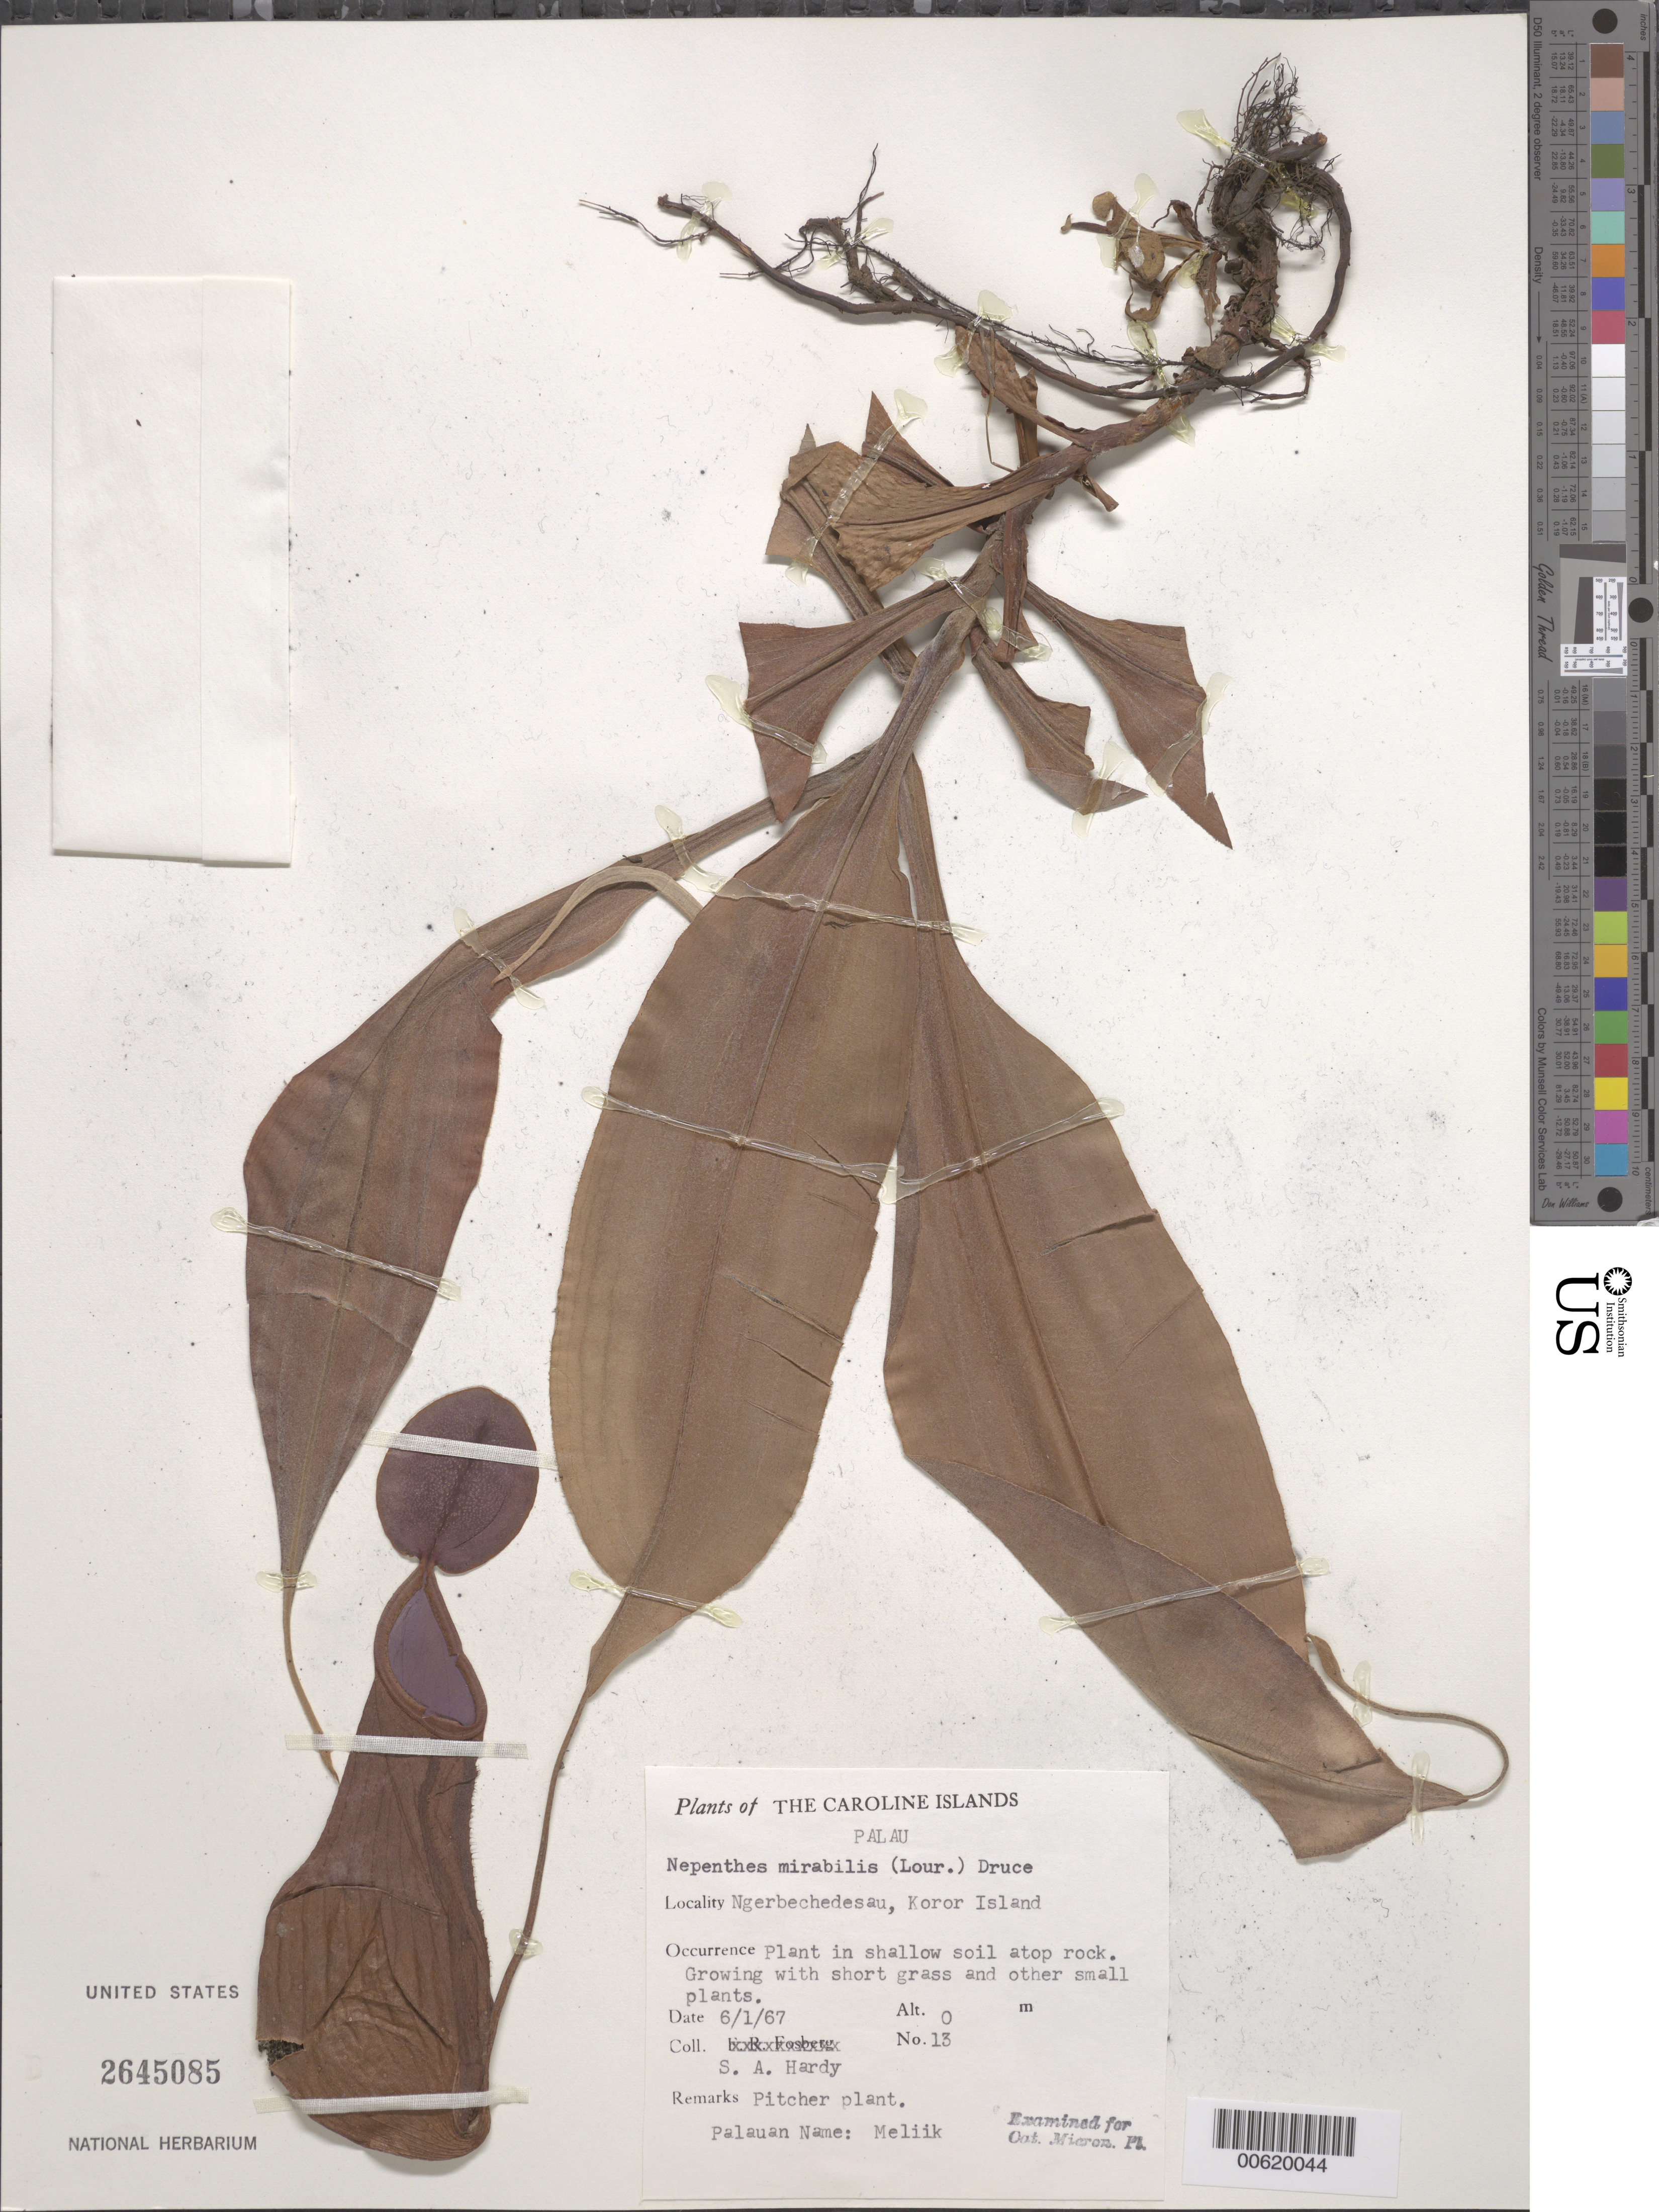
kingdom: Plantae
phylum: Tracheophyta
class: Magnoliopsida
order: Caryophyllales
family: Nepenthaceae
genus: Nepenthes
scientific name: Nepenthes mirabilis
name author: (Lour.) Druce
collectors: S. Hardy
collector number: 13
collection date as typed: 06 Jan 1967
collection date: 1967-01-06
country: Palau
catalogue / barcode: US 2645085